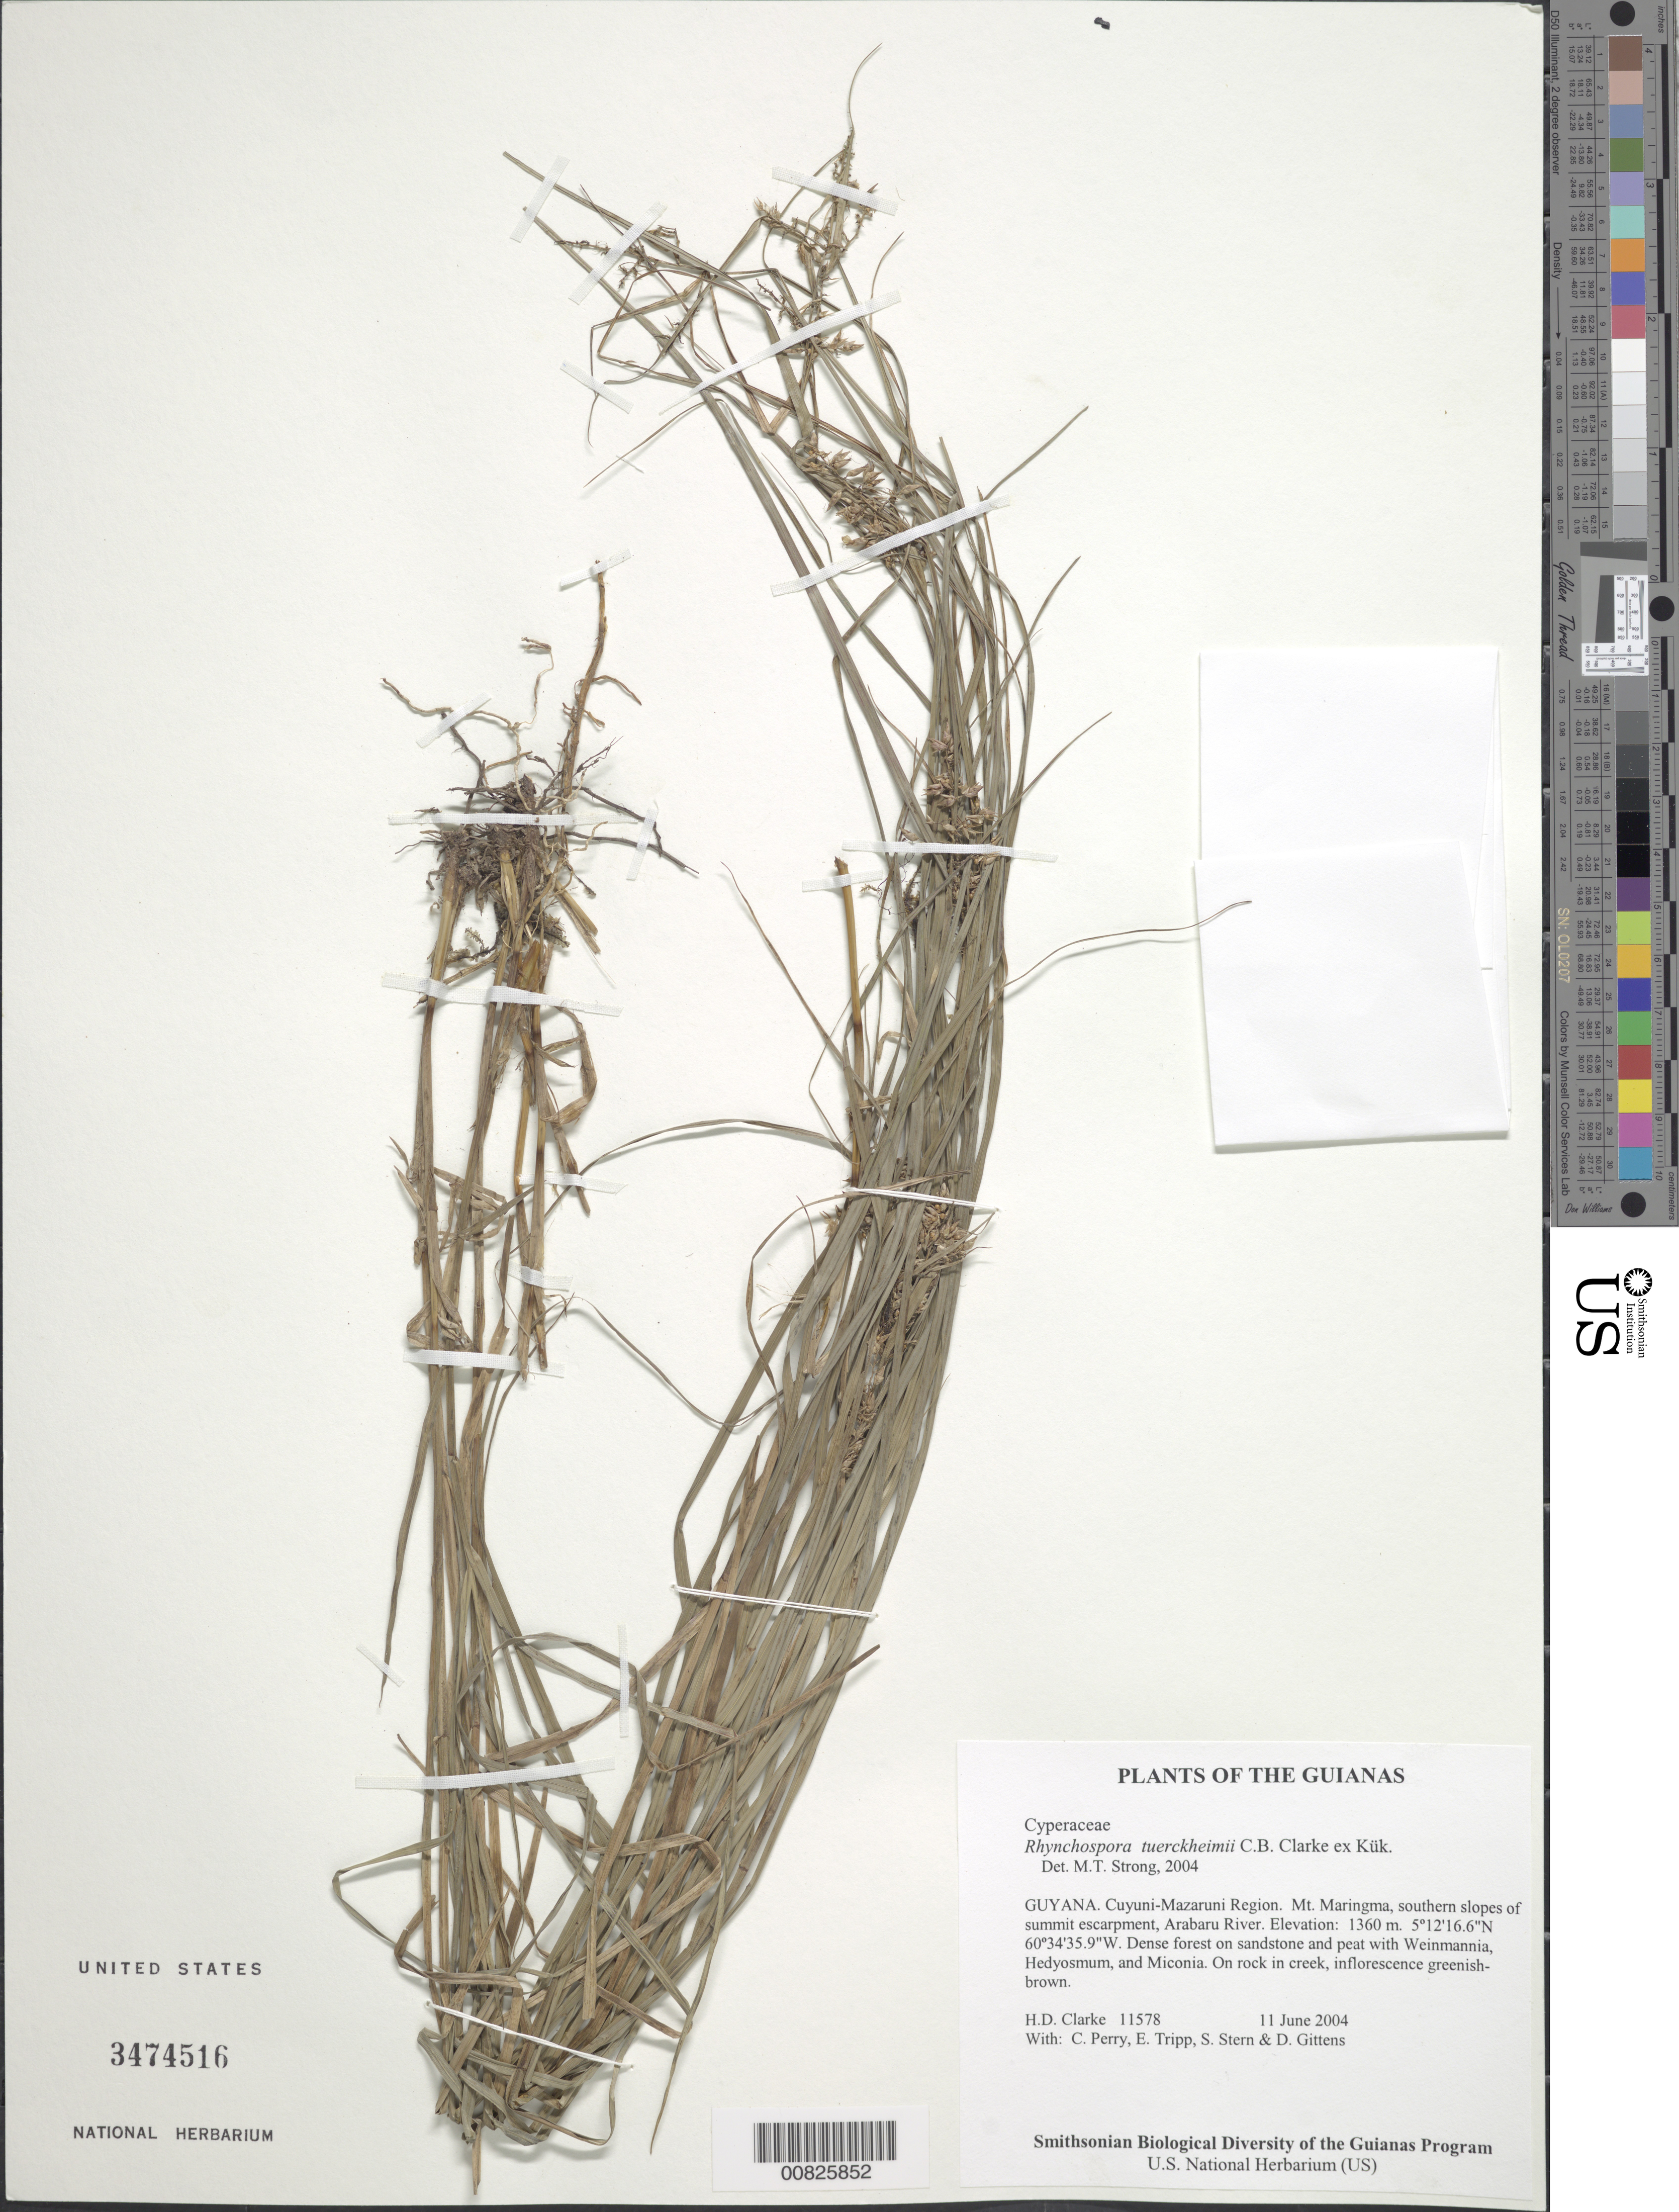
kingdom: Plantae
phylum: Tracheophyta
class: Liliopsida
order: Poales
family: Cyperaceae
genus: Rhynchospora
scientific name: Rhynchospora tuerckheimii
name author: C.B. Clarke ex Kük.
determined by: Strong, M. T., (US), Smithsonian Institution - National Museum of Natural History (UNITED STATES)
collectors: H. D. Clarke, C. Perry, E. Tripp, S. R. Stern & D. Gittens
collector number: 11578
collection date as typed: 11 June 2004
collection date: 2004-06-11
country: Guyana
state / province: Cuyuni-Mazaruni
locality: Mt. Maringma, southern slopes of summit escarpment, Arabaru River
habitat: Dense forest on sandstone and peat with Weinmannia, Hedyosmum, and Miconia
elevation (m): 1360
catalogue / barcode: US 3474516